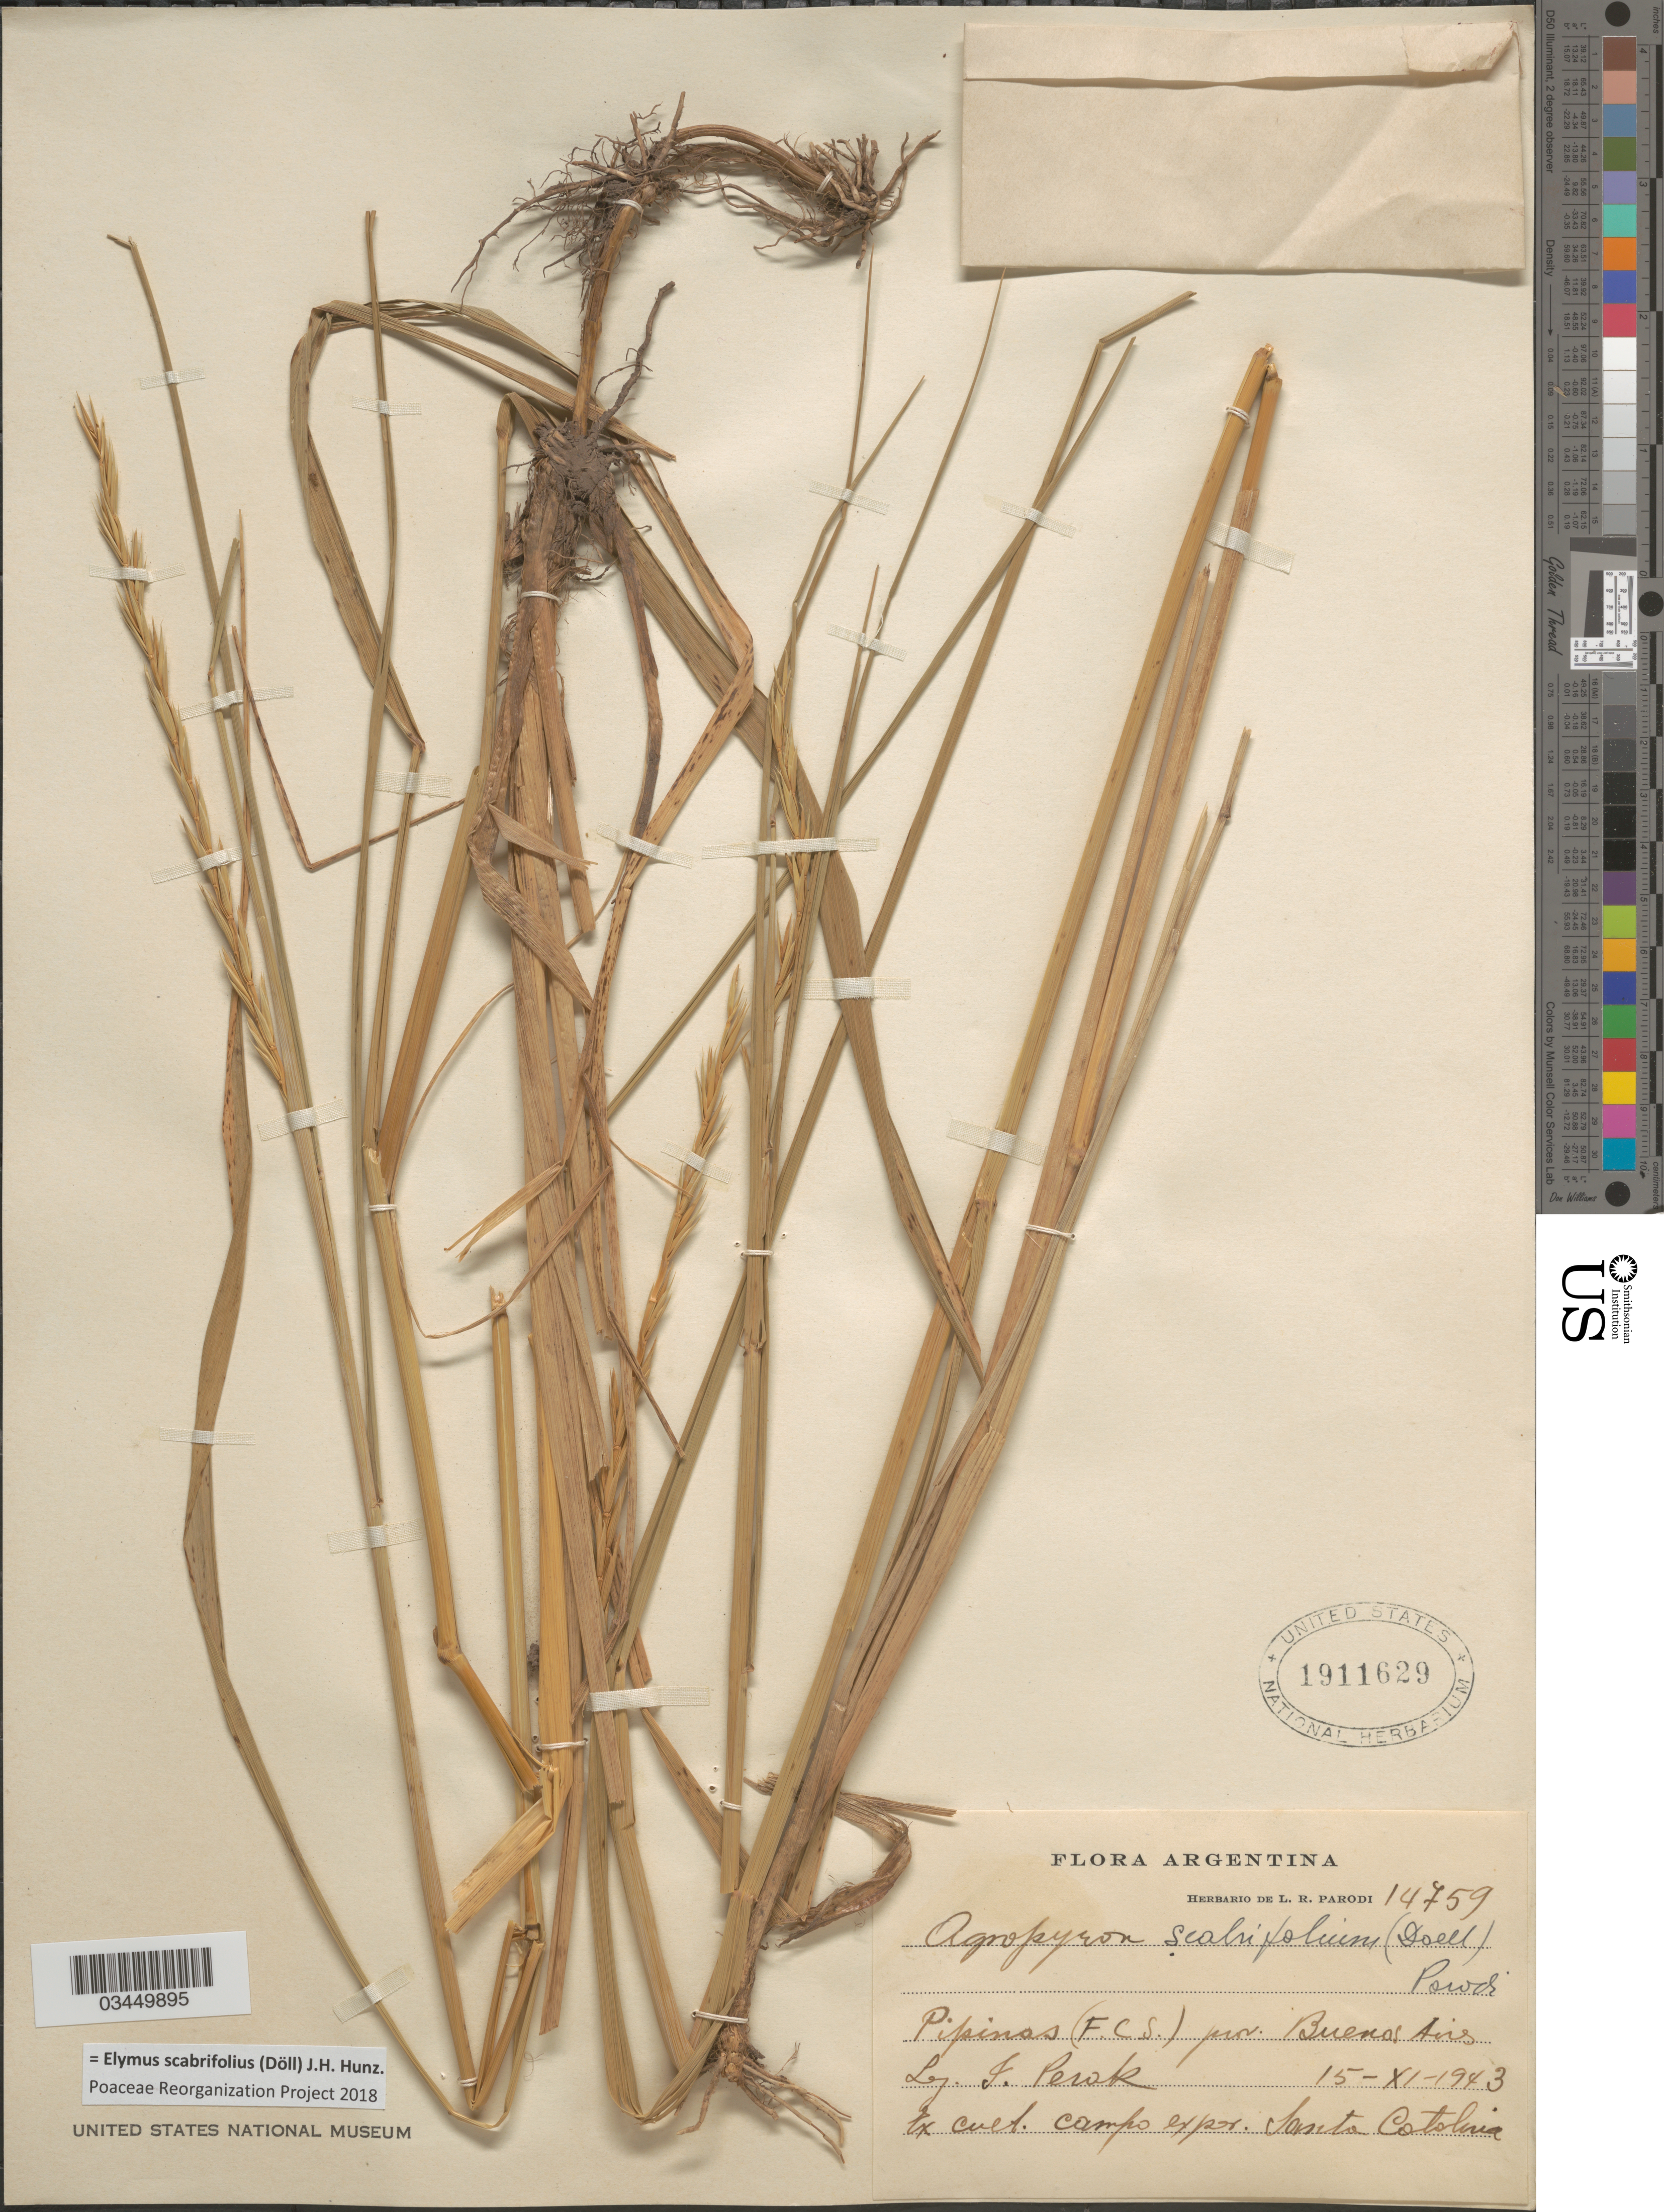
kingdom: Plantae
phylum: Tracheophyta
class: Liliopsida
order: Poales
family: Poaceae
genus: Elymus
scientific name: Elymus scabrifolius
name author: (Döll) J.H. Hunz.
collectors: F. Perak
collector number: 14759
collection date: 1943-11-15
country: Argentina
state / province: Buenos Aires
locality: Pipinas (F.C.S.). Ex cult. Campo exper. Santa Catalina.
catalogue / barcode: US 1911629